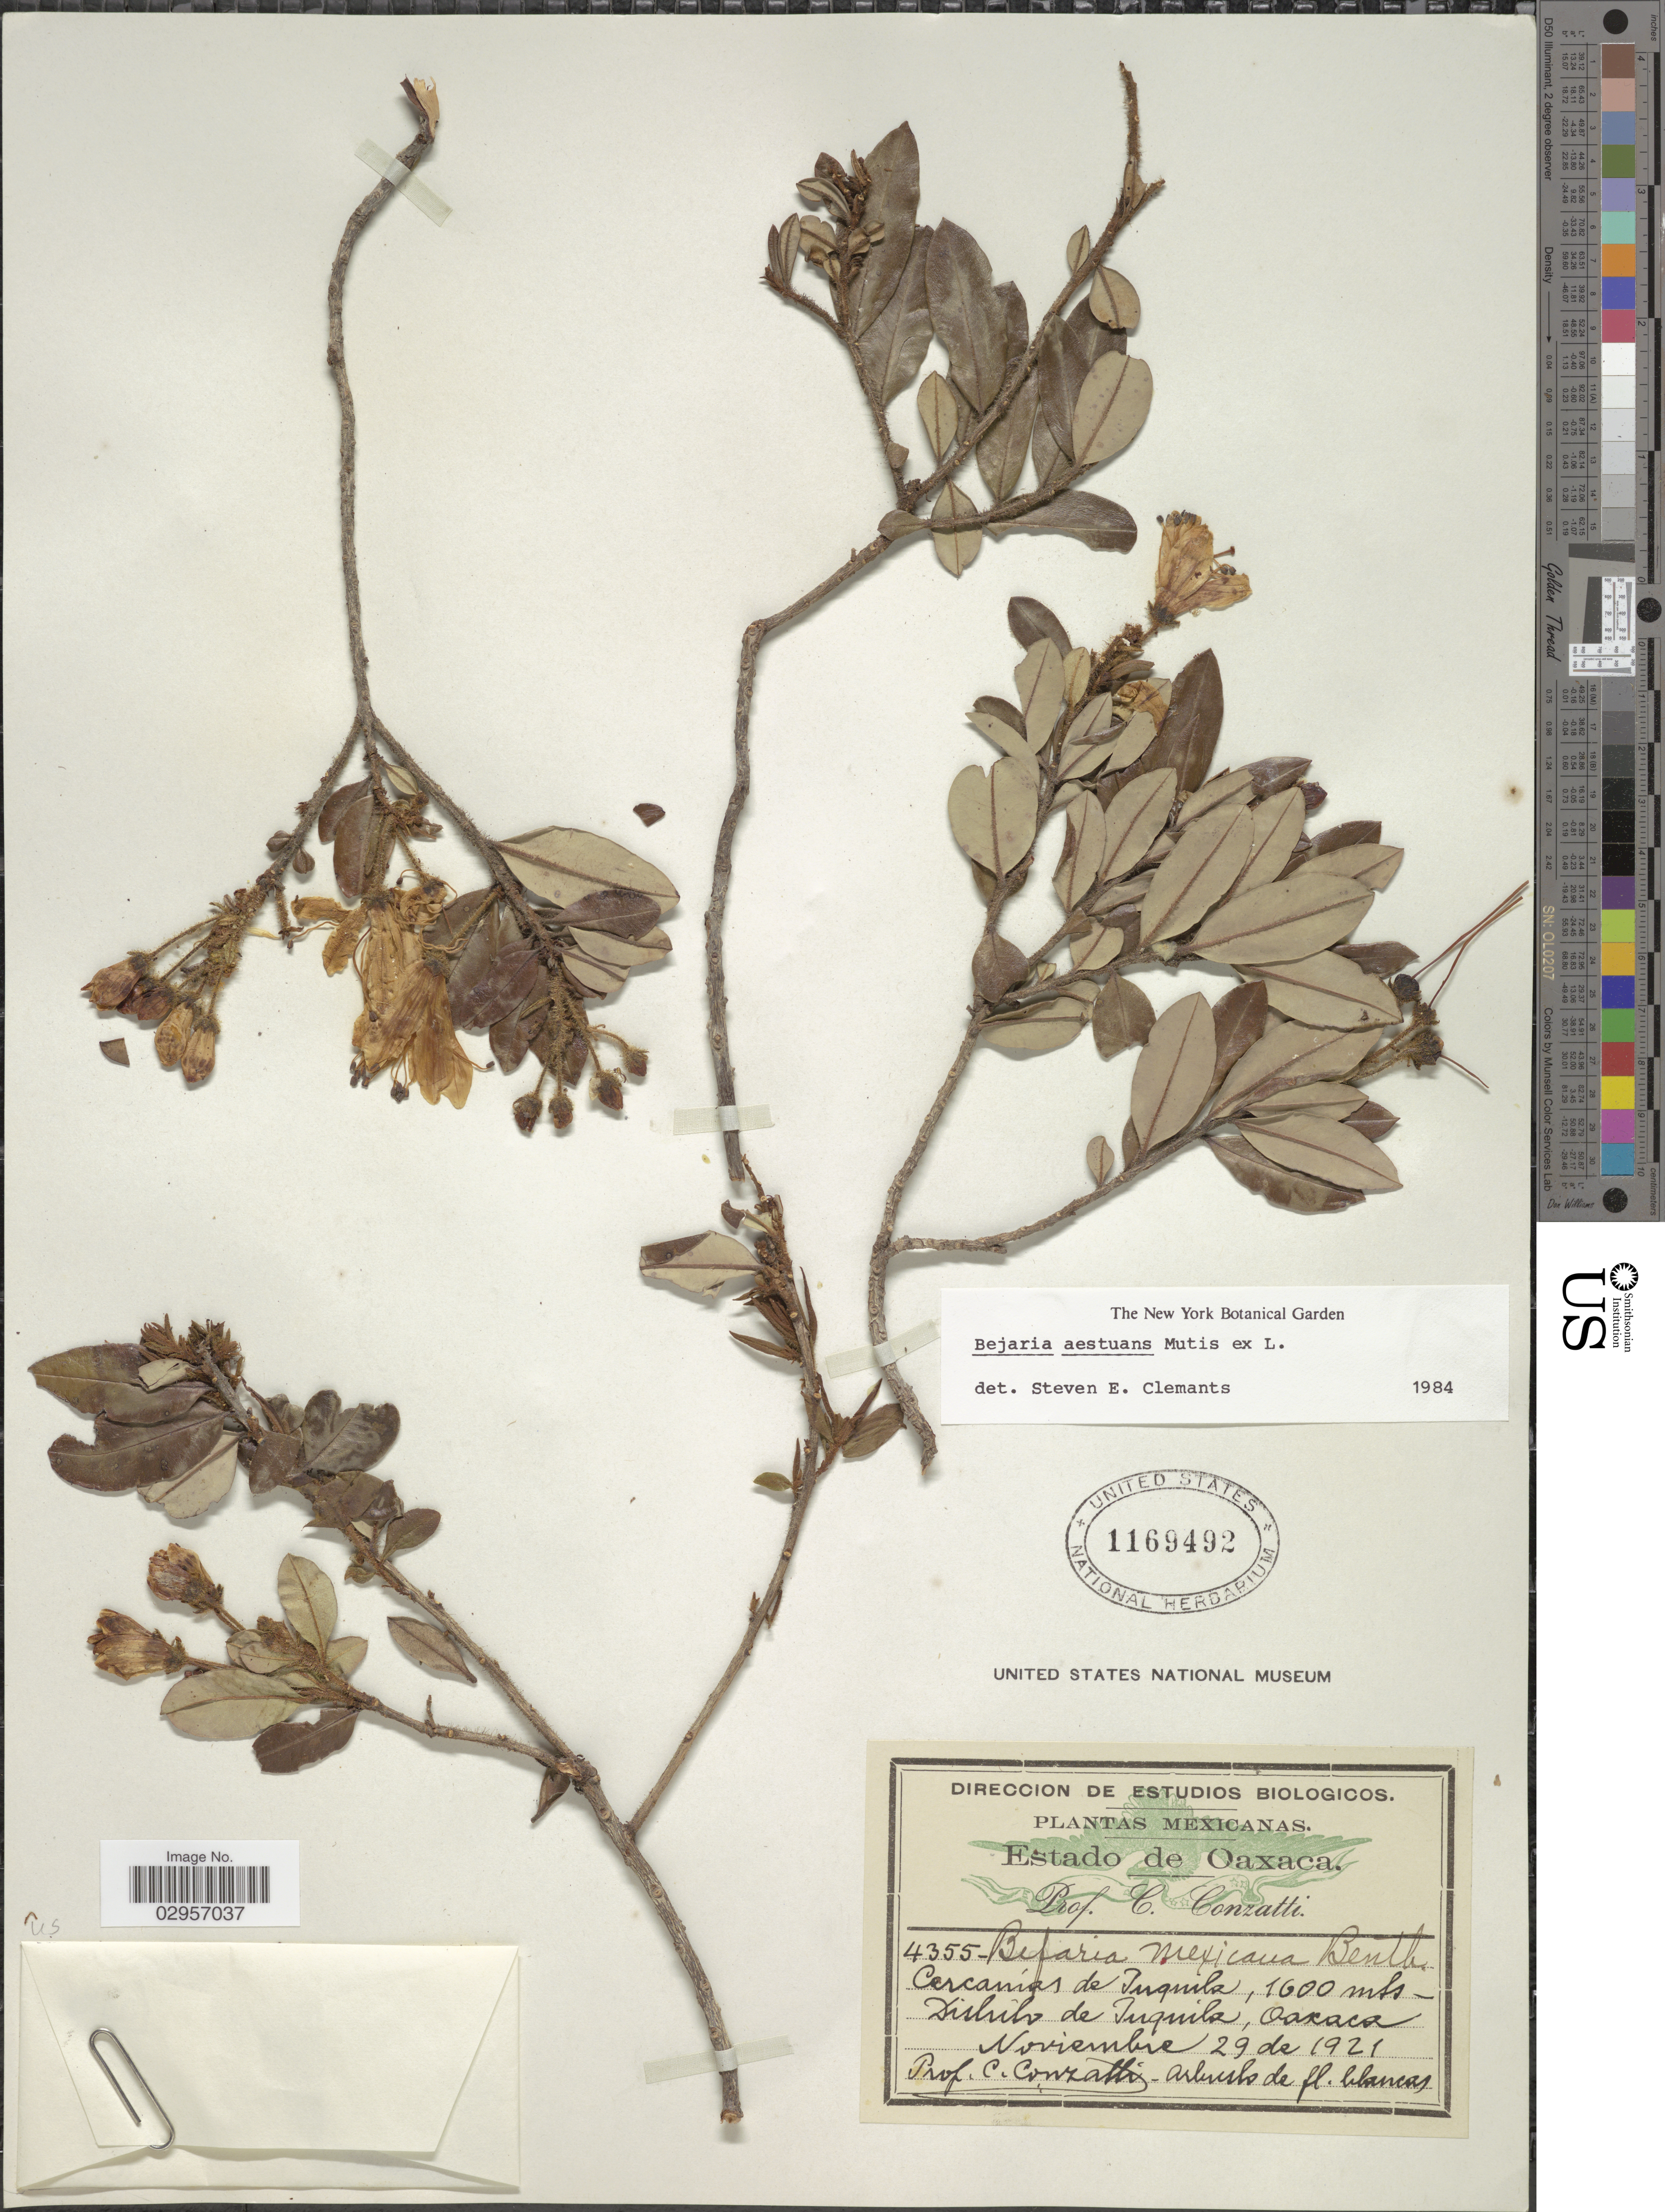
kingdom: Plantae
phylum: Tracheophyta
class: Magnoliopsida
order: Ericales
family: Ericaceae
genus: Befaria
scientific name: Befaria aestuans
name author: Mutis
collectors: C. Conzatti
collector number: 4355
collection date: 1921-11-29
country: Mexico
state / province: Oaxaca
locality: Cercanias de Tuquila, Distrito de Tuquila, Oaxaca.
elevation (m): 1600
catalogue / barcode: US 1169492